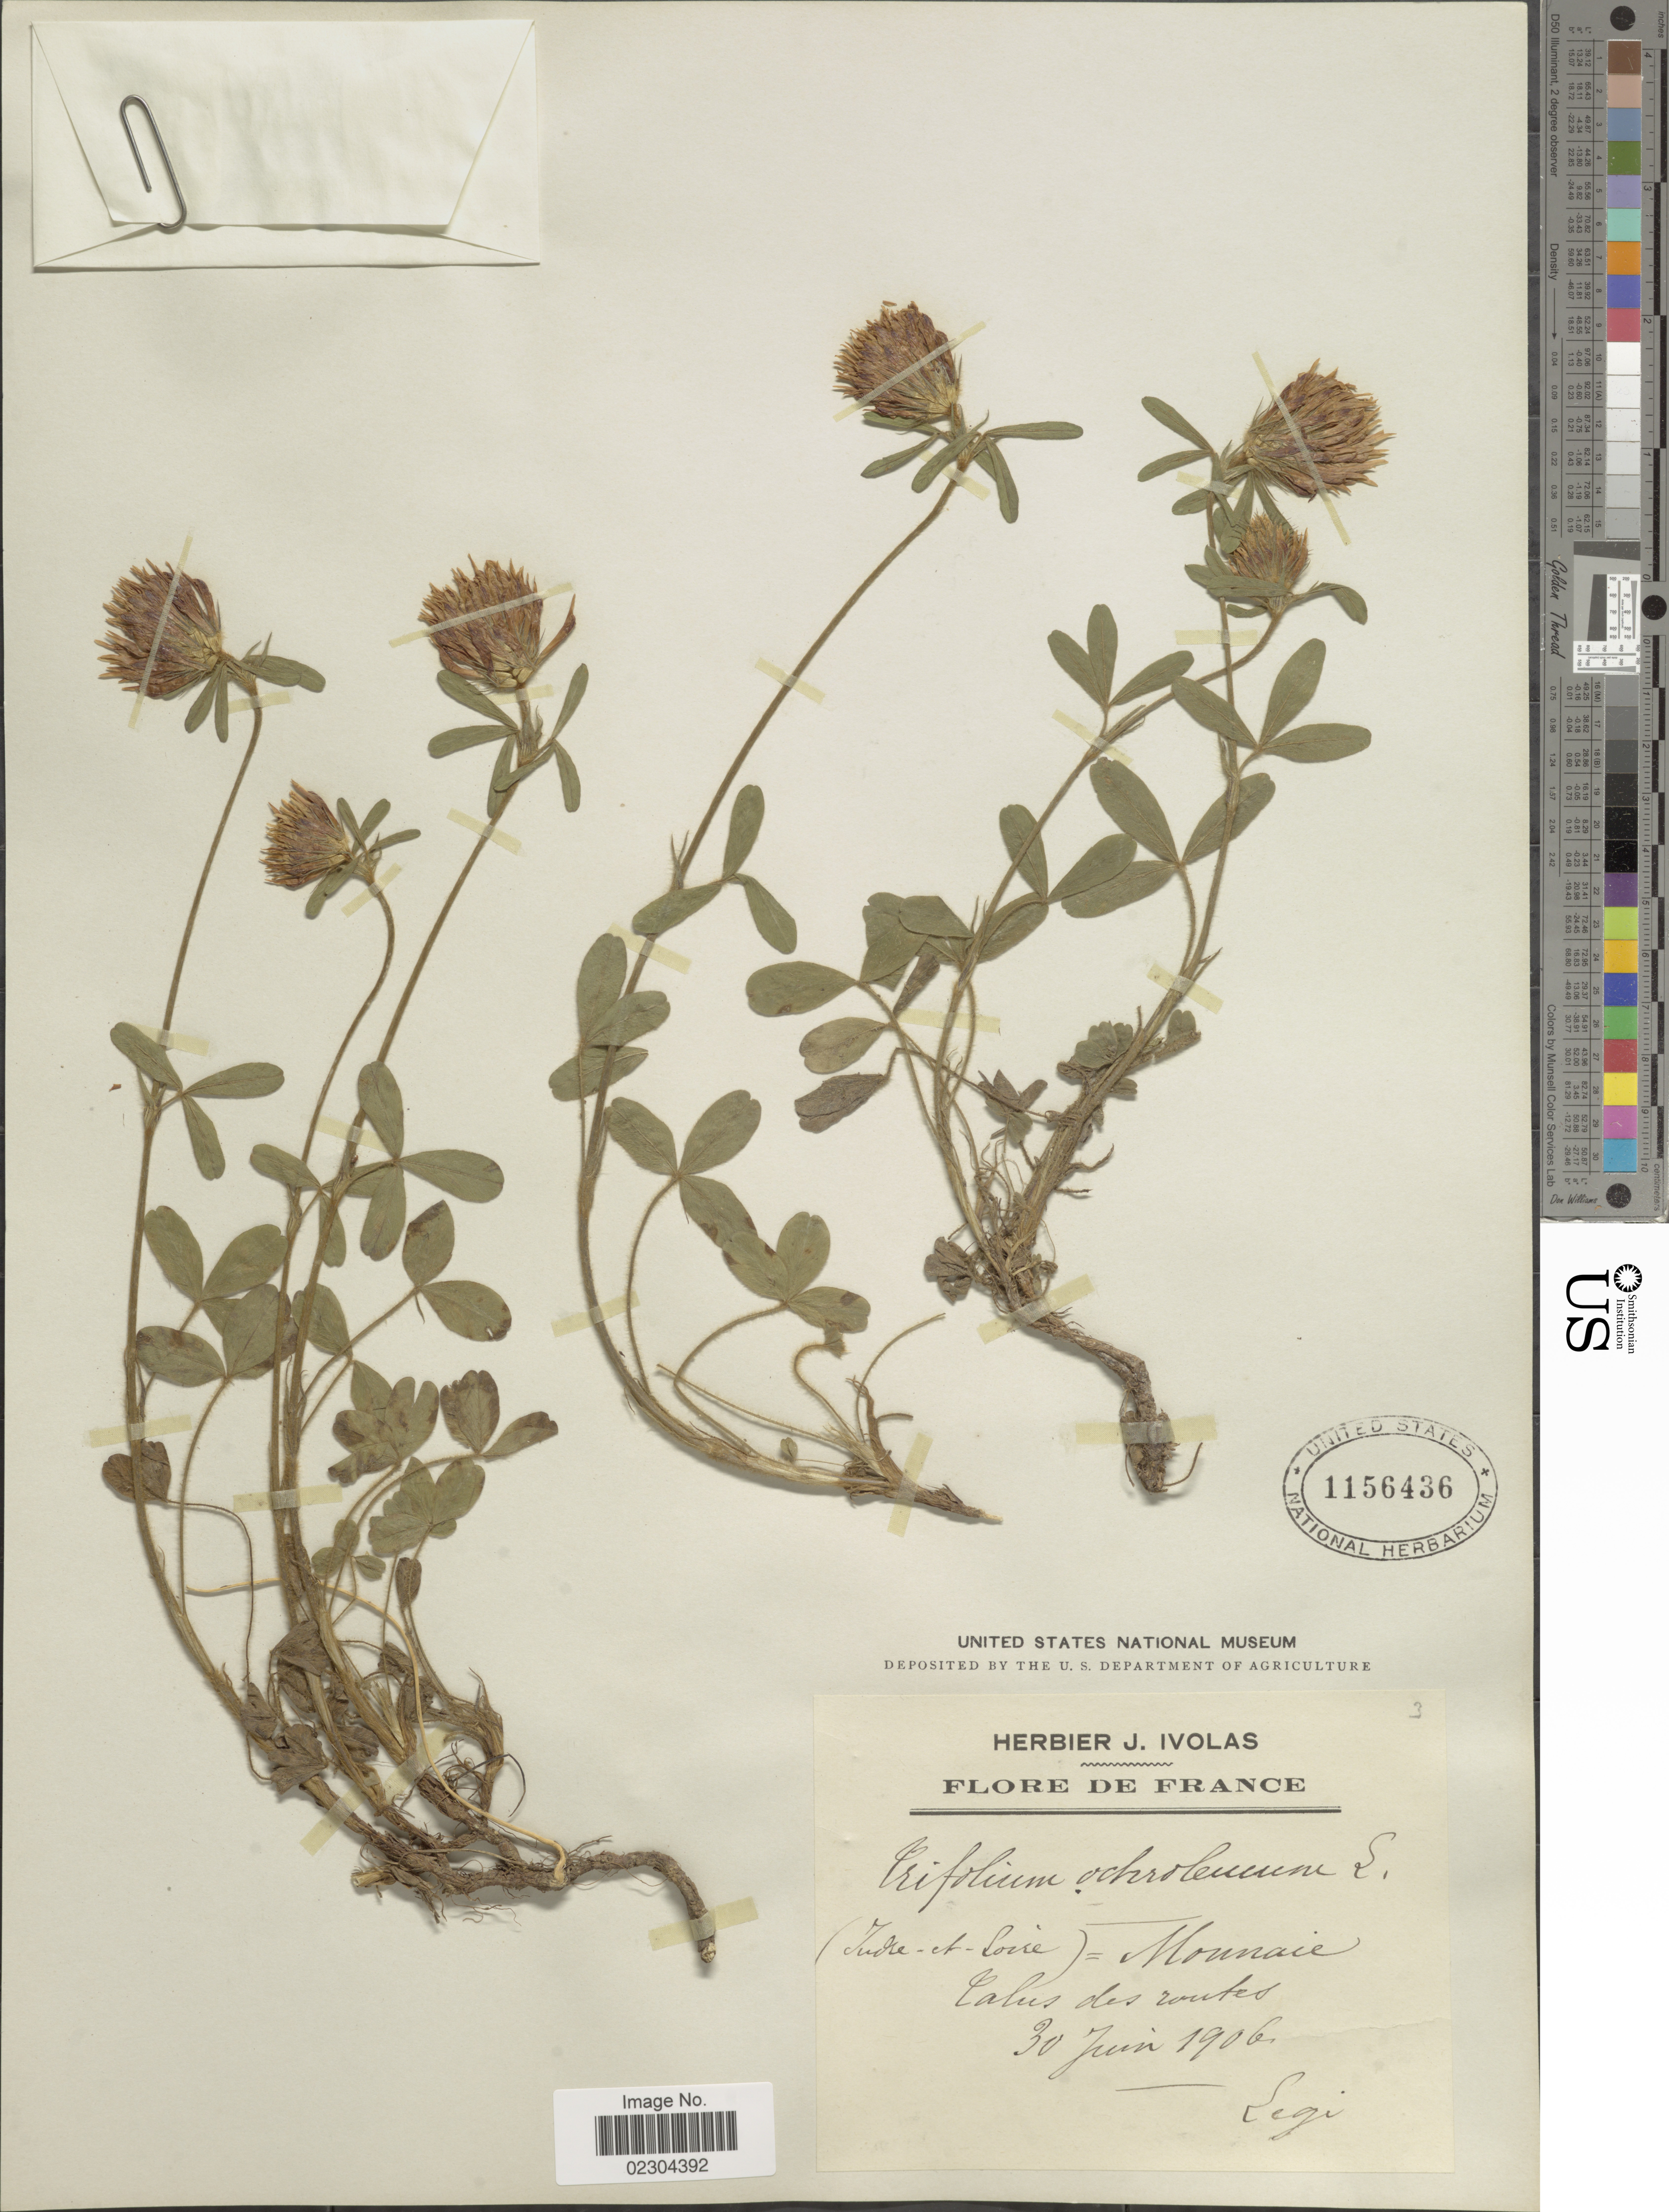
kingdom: Plantae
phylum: Tracheophyta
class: Magnoliopsida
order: Fabales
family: Fabaceae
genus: Trifolium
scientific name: Trifolium ochroleucon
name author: Huds.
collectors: Ex herb. J. Ivolas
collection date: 1906-06-30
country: France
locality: Indre-et-Loire : Monnaie Talus des routes [interpreted]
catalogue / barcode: US 1156436